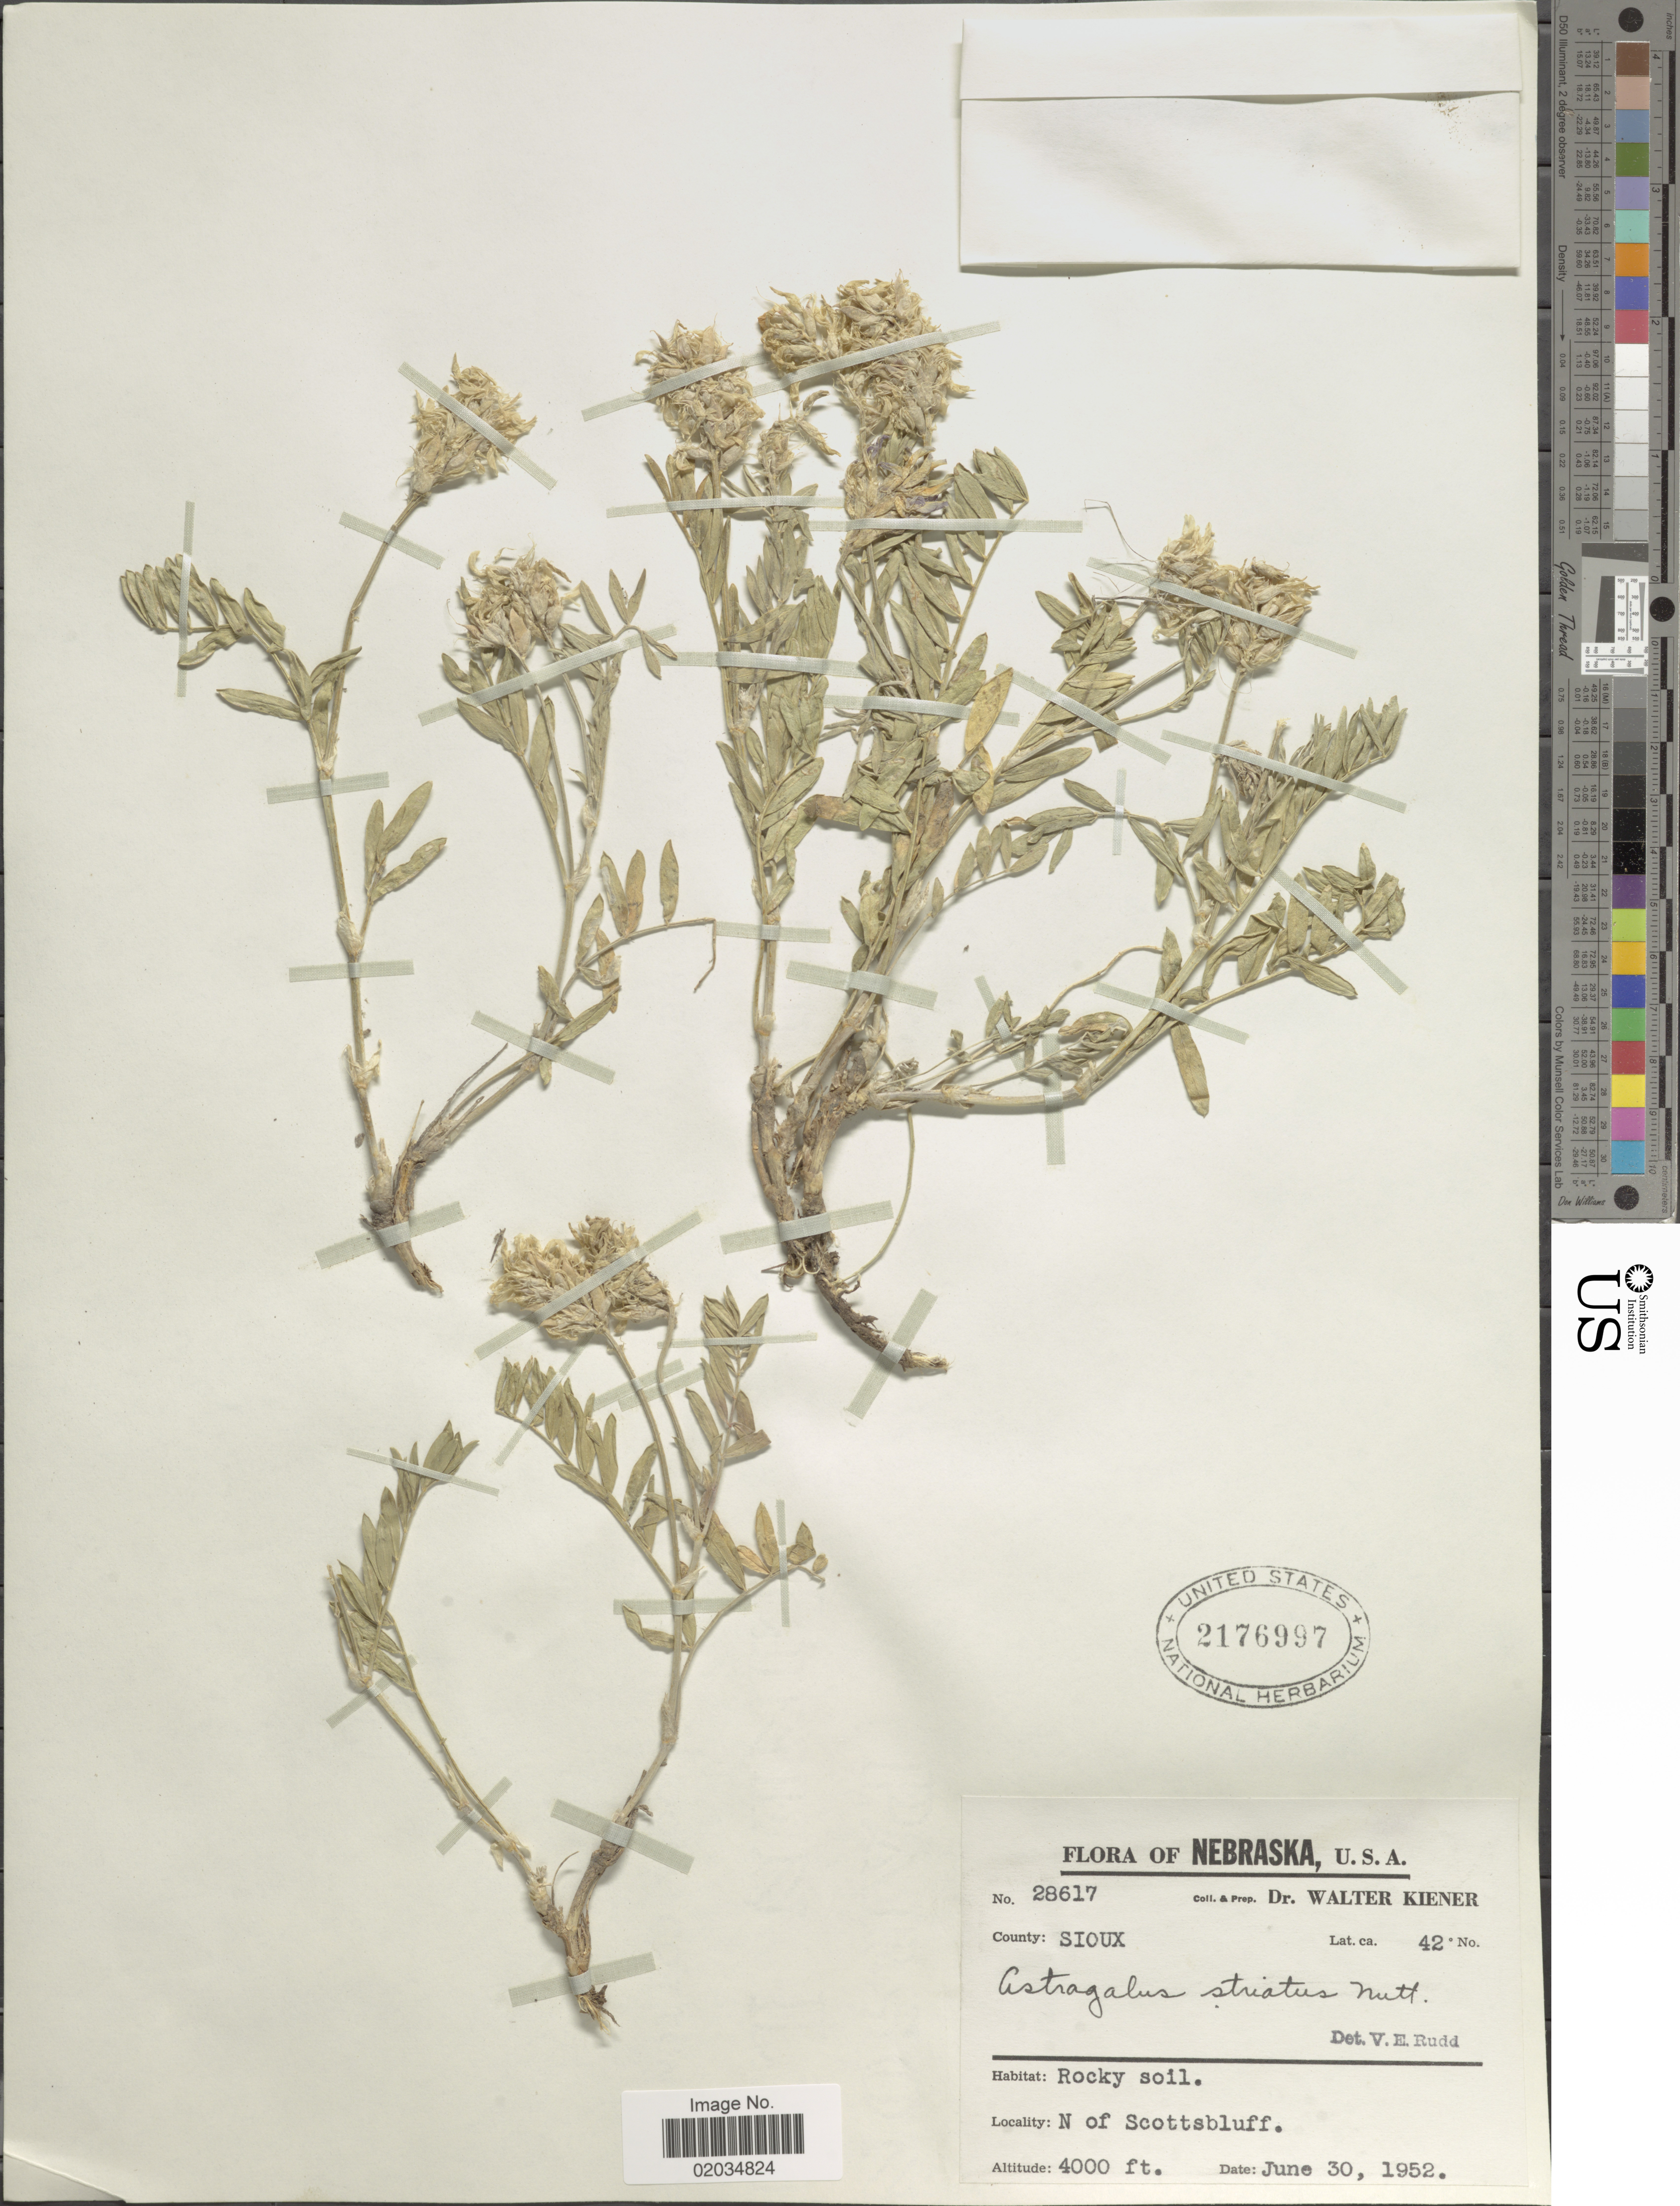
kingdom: Plantae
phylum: Tracheophyta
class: Magnoliopsida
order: Fabales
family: Fabaceae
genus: Astragalus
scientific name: Astragalus striatus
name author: Nutt.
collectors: W. Kiener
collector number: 28617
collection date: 1952-06-30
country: United States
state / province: Nebraska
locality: County: Sioux. N of Scottsbluff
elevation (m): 1219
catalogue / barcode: US 2176997